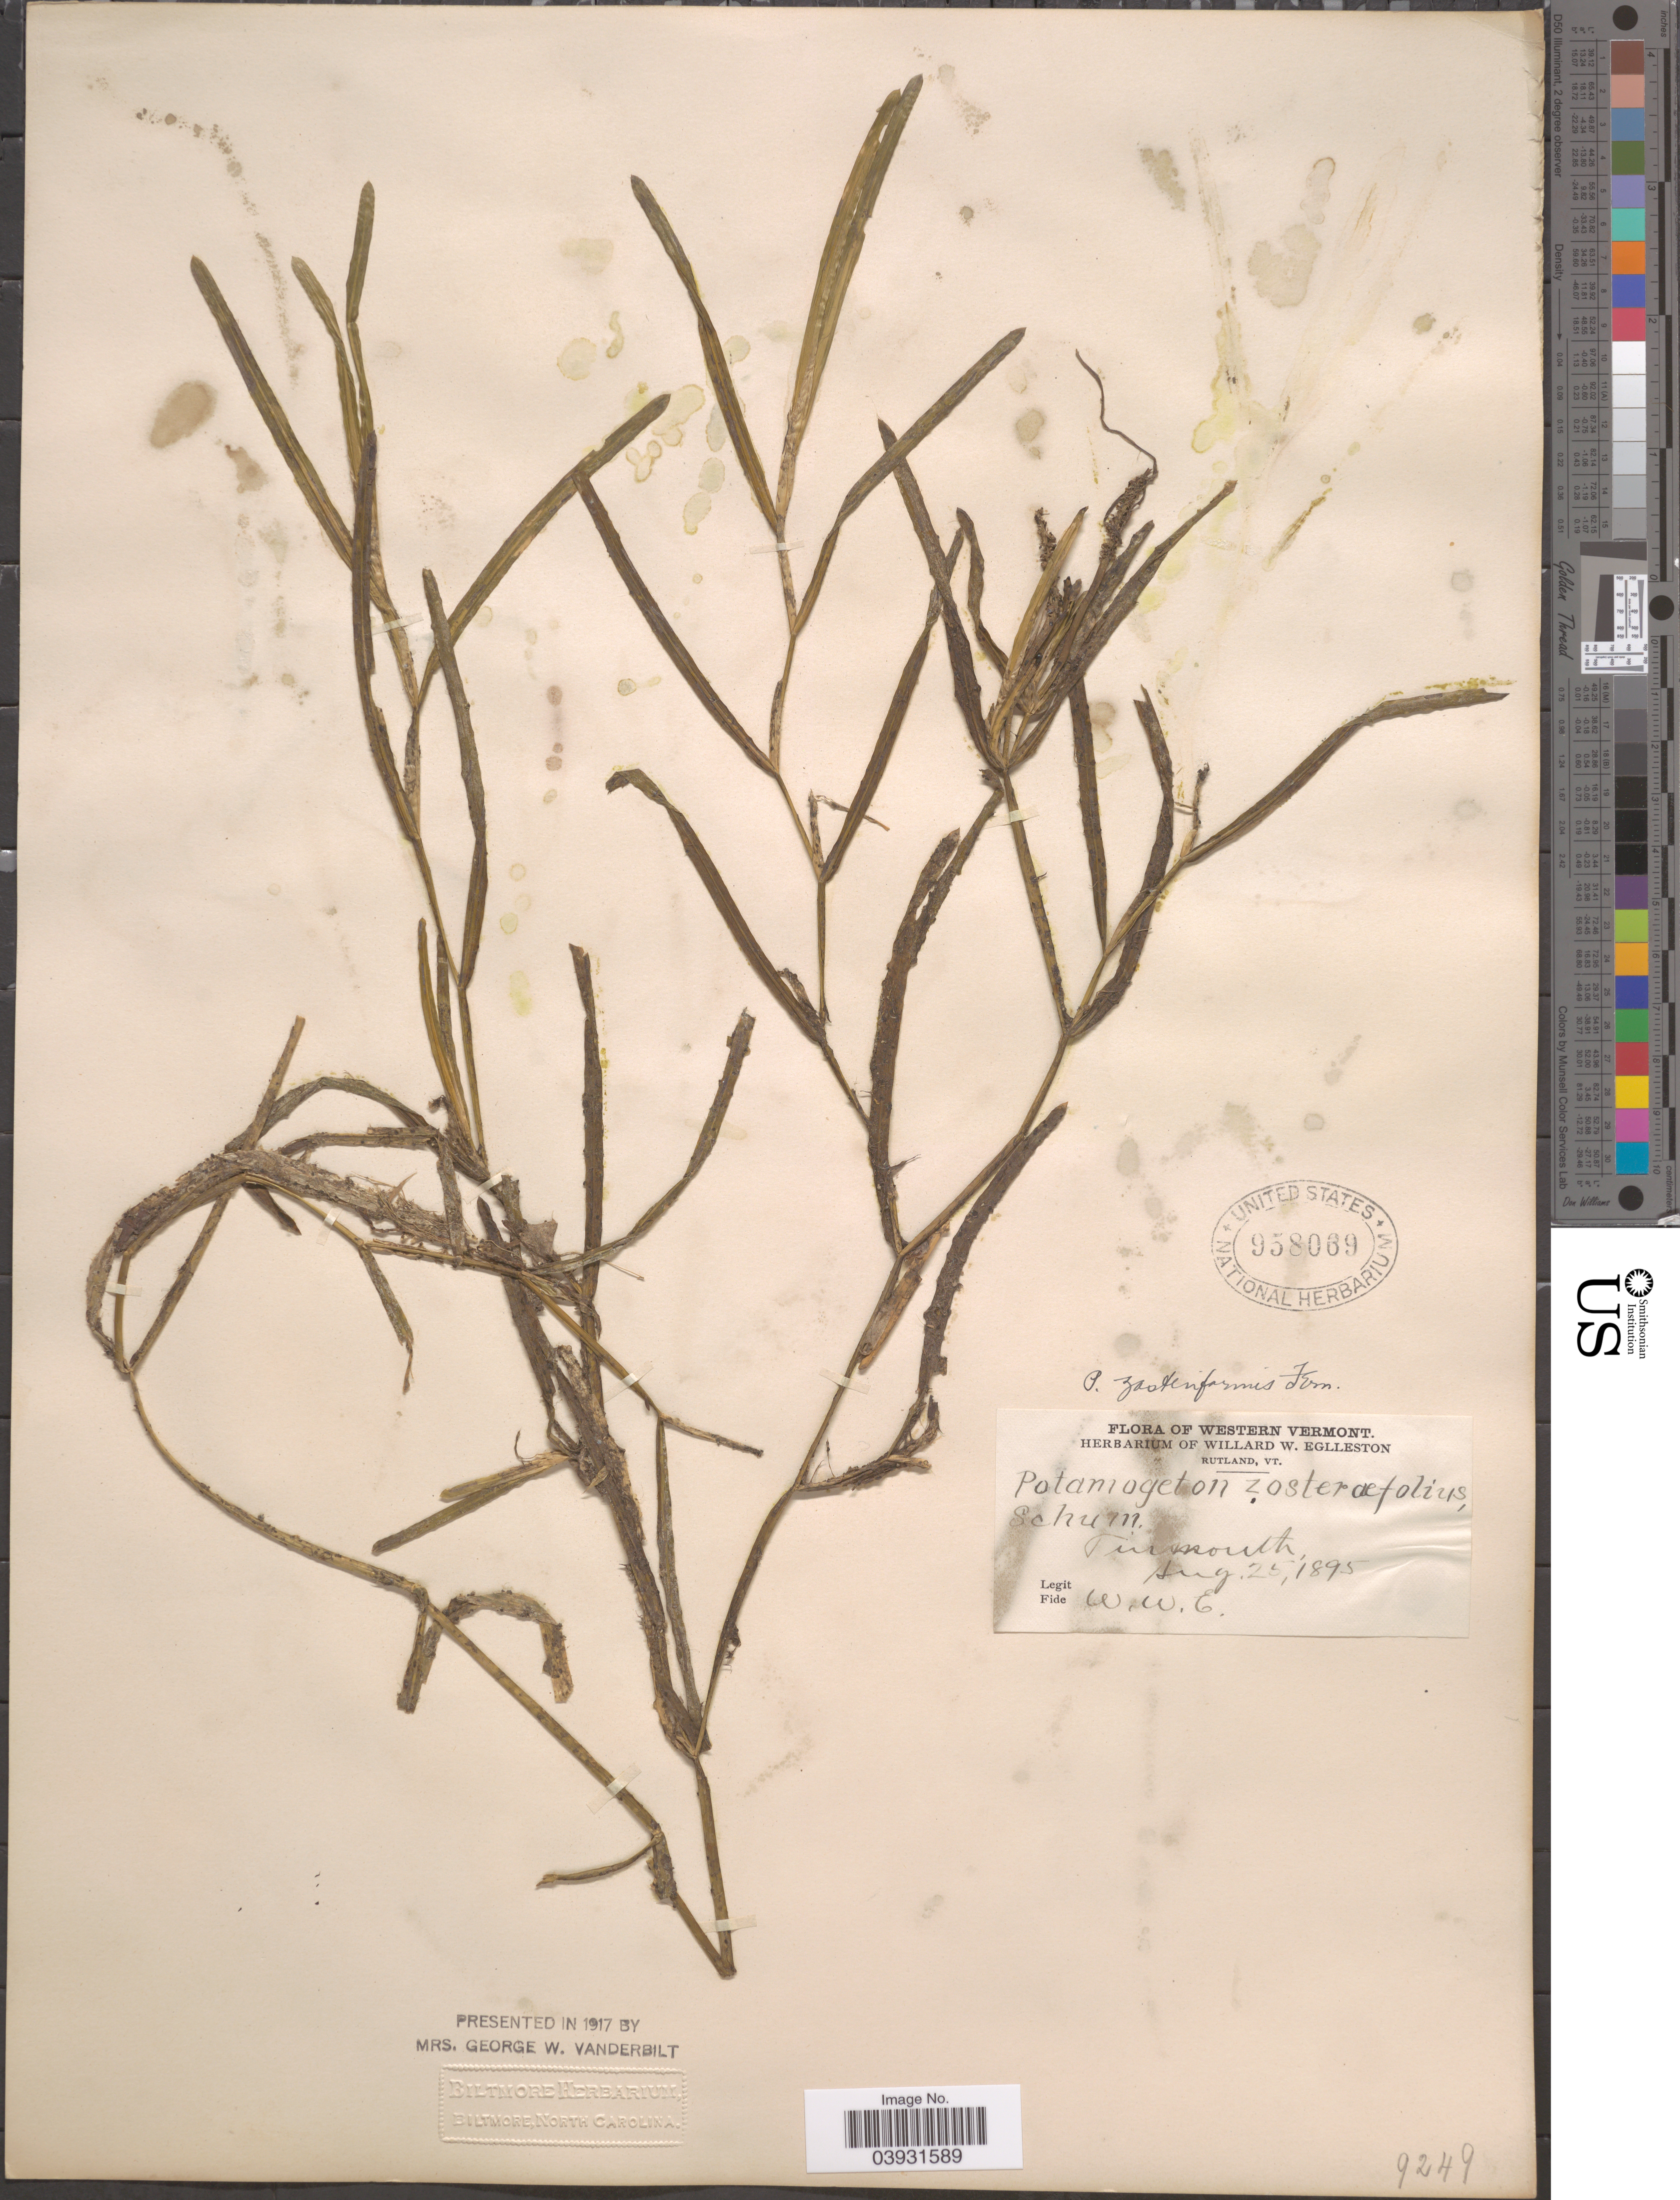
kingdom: Plantae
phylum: Tracheophyta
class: Liliopsida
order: Alismatales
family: Potamogetonaceae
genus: Potamogeton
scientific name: Potamogeton zosterifolius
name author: Schumach.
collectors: W. Eglleston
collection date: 1895-08-25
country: United States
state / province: Vermont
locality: Western Vermont. Turmouth.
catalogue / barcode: US 958069